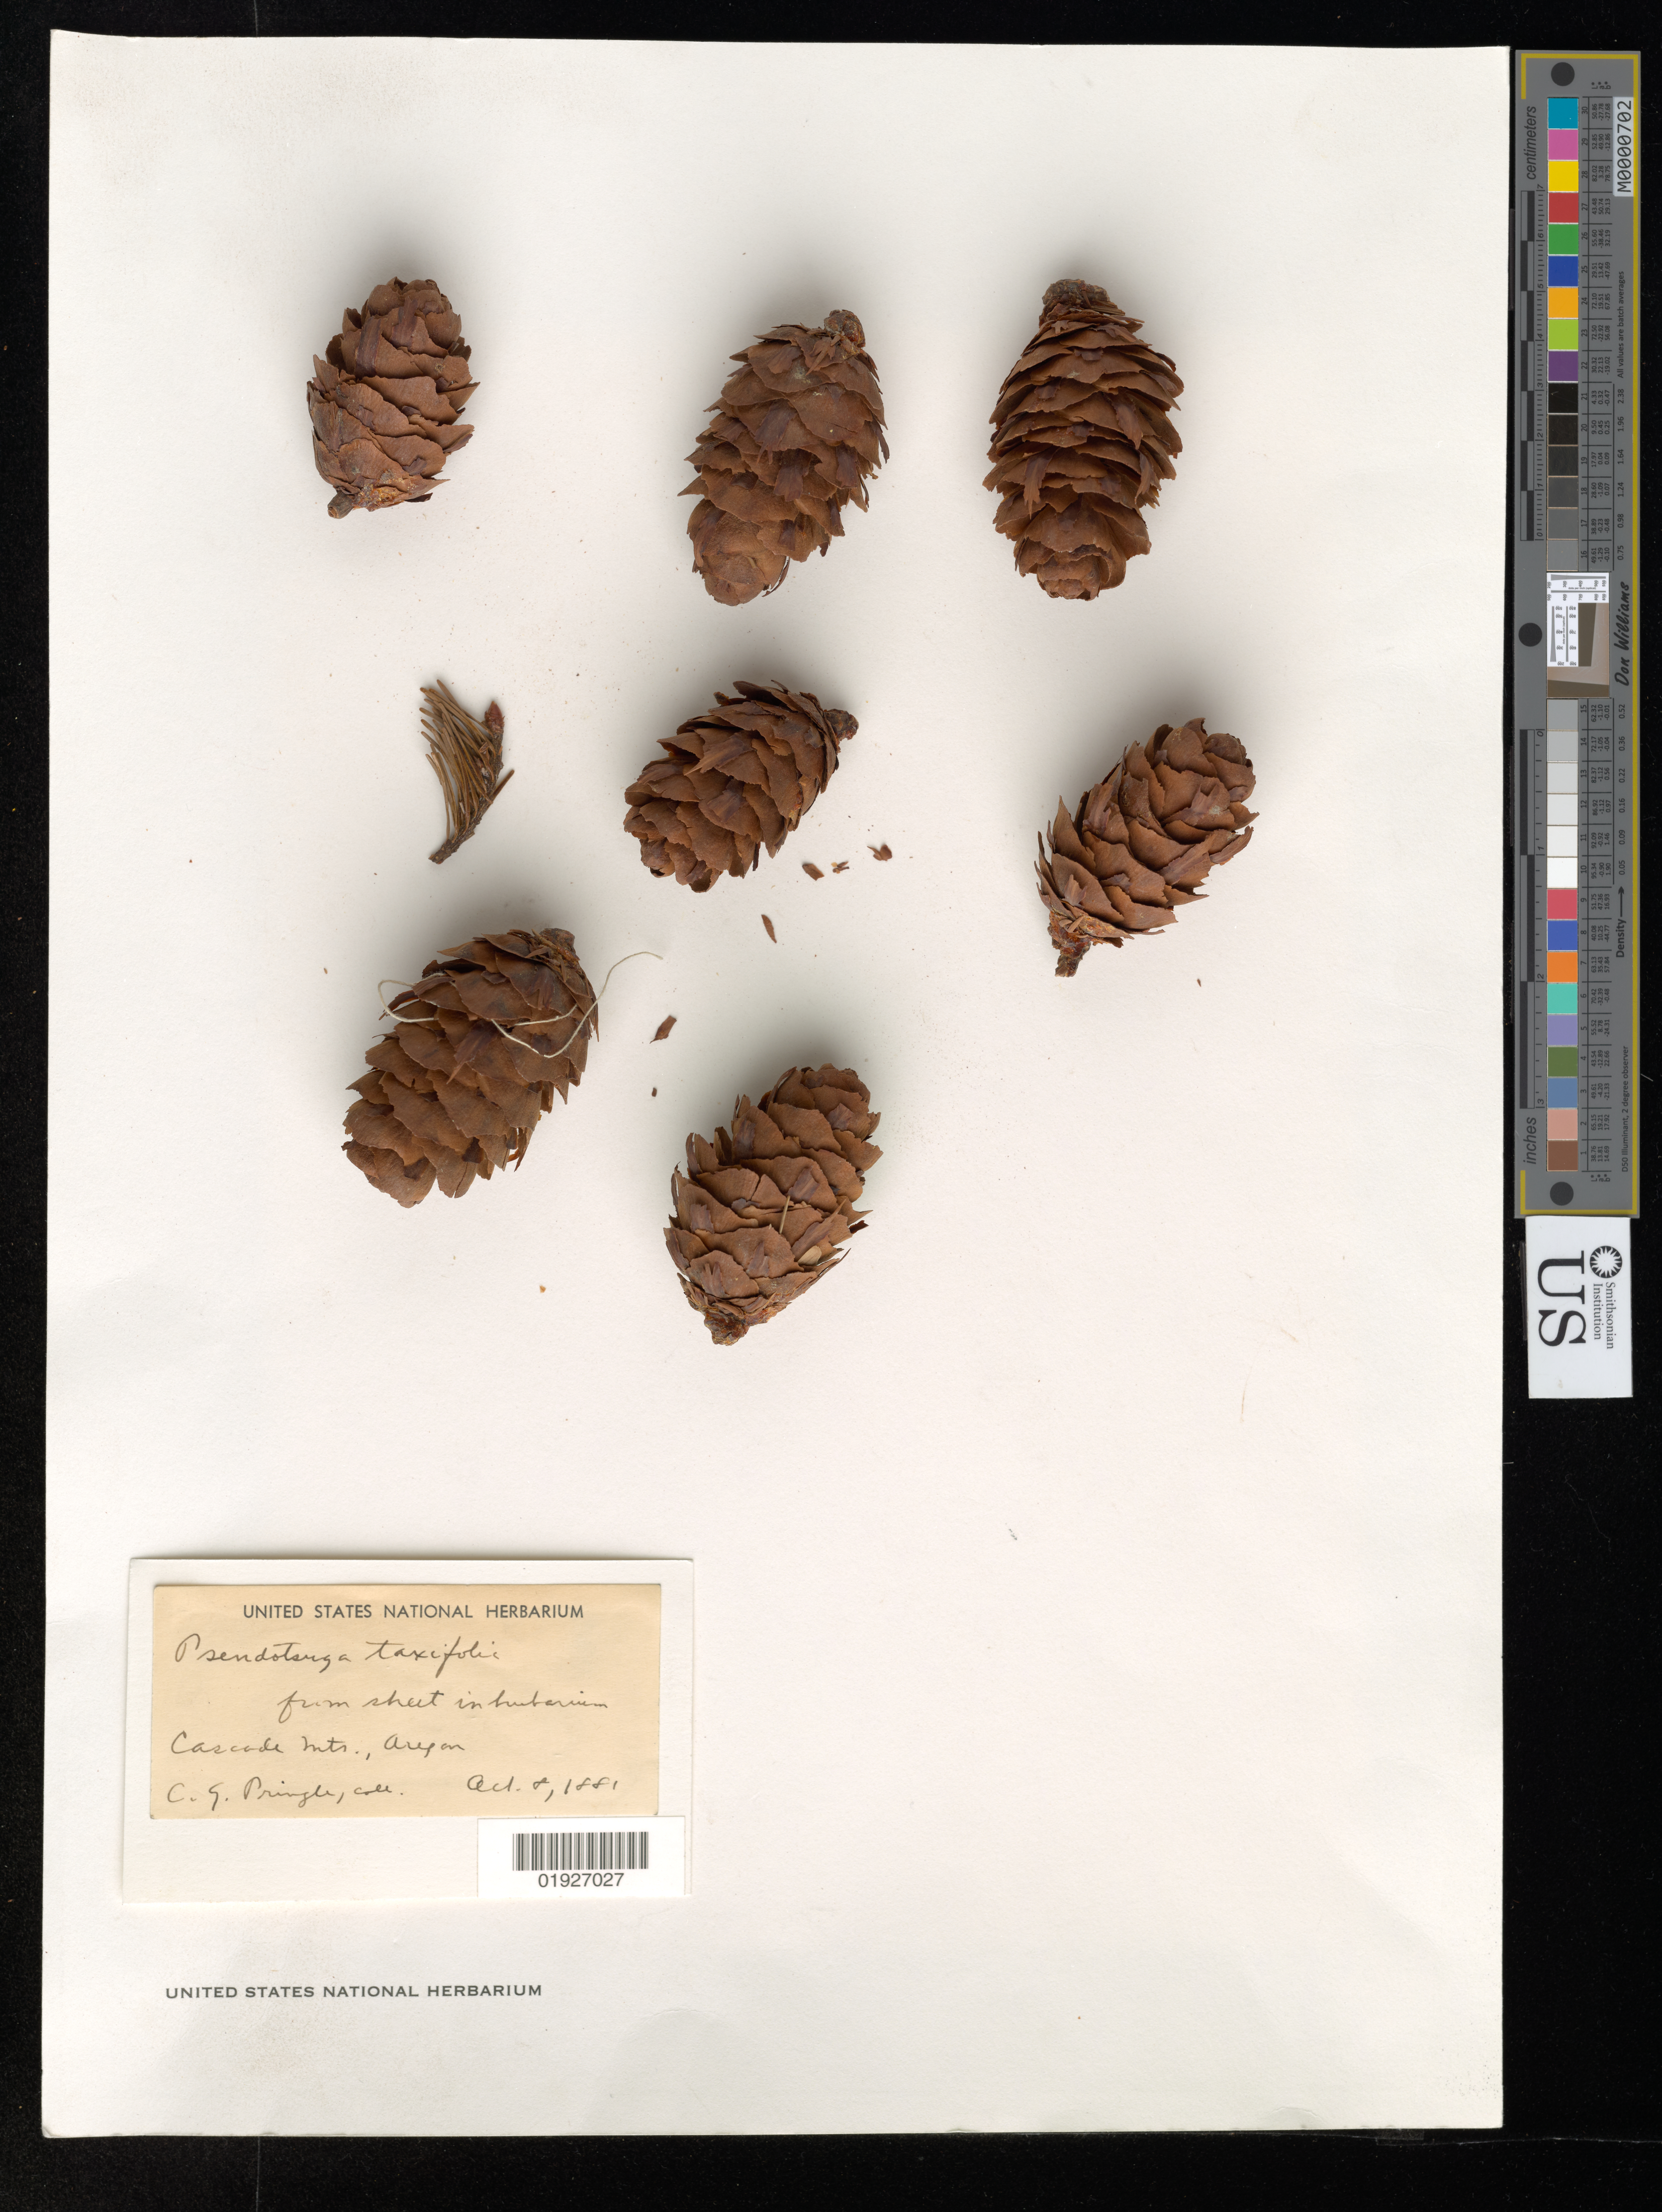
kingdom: Plantae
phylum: Tracheophyta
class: Pinopsida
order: Pinales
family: Pinaceae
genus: Pseudotsuga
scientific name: Pseudotsuga macrocarpa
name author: (Vasey) Mayr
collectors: C. G. Pringle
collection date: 1881-10-08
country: United States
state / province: Oregon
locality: Oregon. Cascade Mountains.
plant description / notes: Possibly associated with pressed specimen US 84385